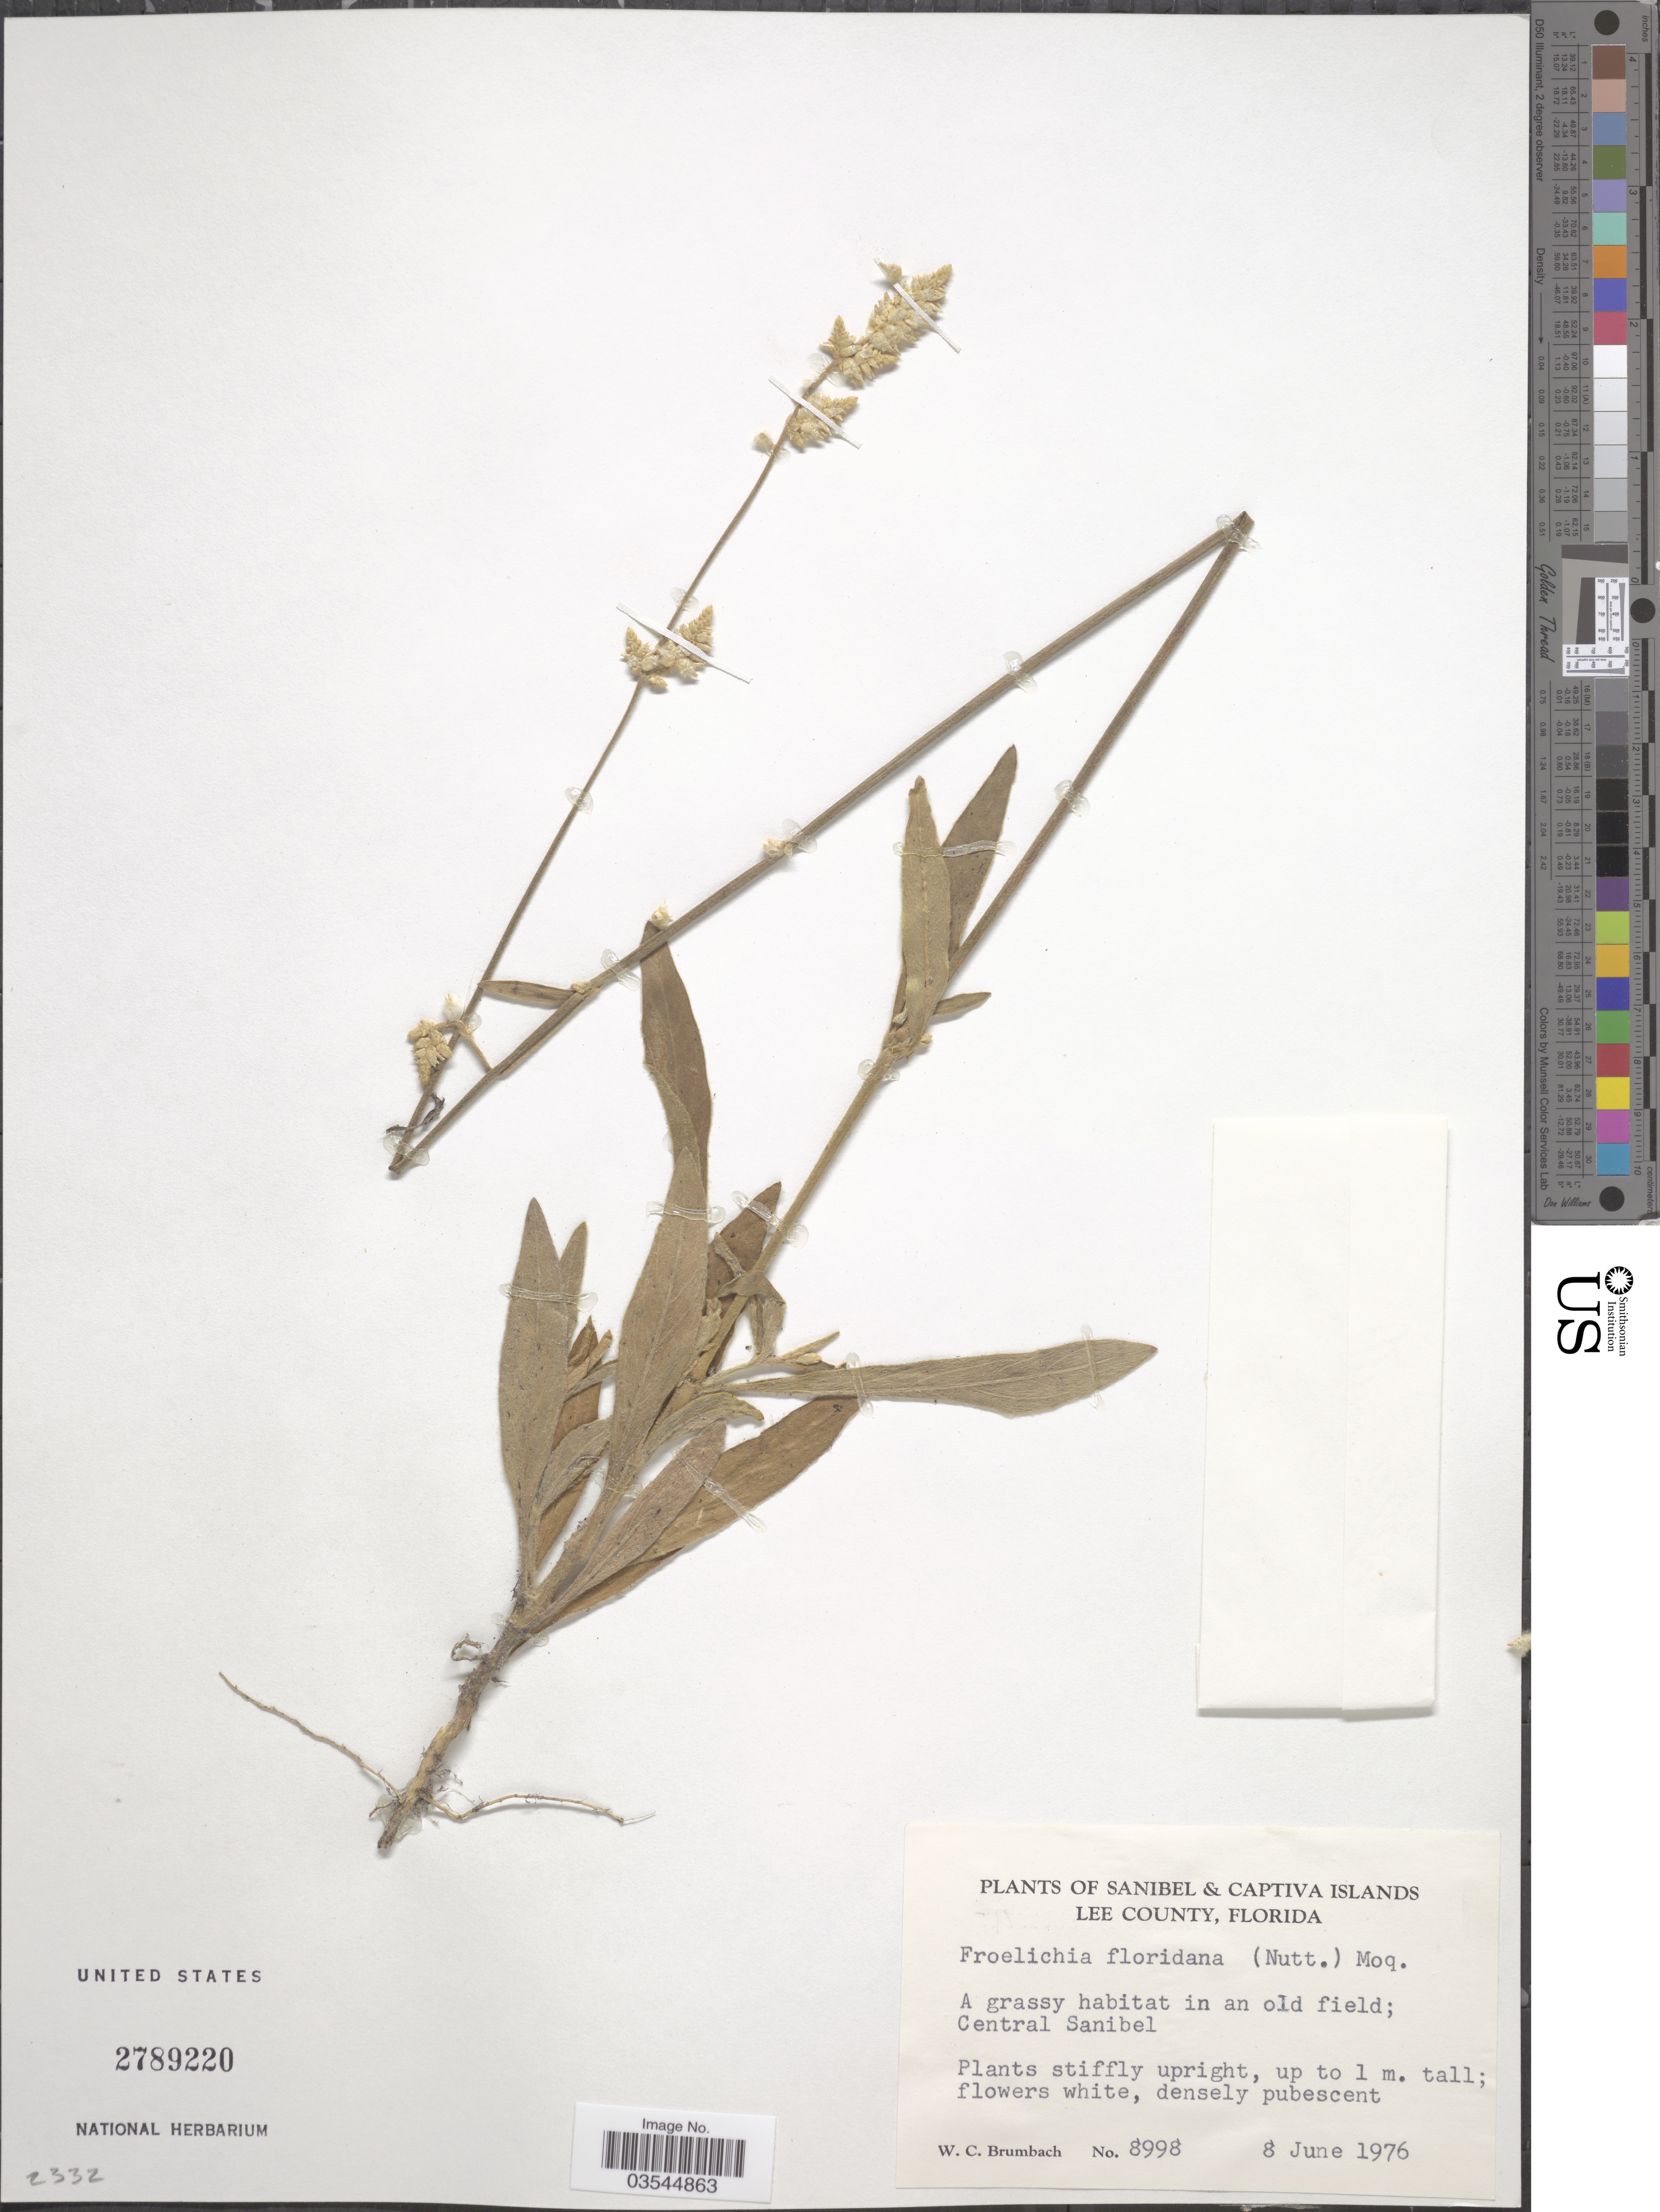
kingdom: Plantae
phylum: Tracheophyta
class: Magnoliopsida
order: Caryophyllales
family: Amaranthaceae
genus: Froelichia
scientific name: Froelichia floridana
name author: (Nutt.) Moq.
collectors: W. C. Brumbach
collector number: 8998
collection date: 1976-06-08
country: United States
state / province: Florida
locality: Sanibel Islands. Central Sanibel.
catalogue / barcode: US 2789220